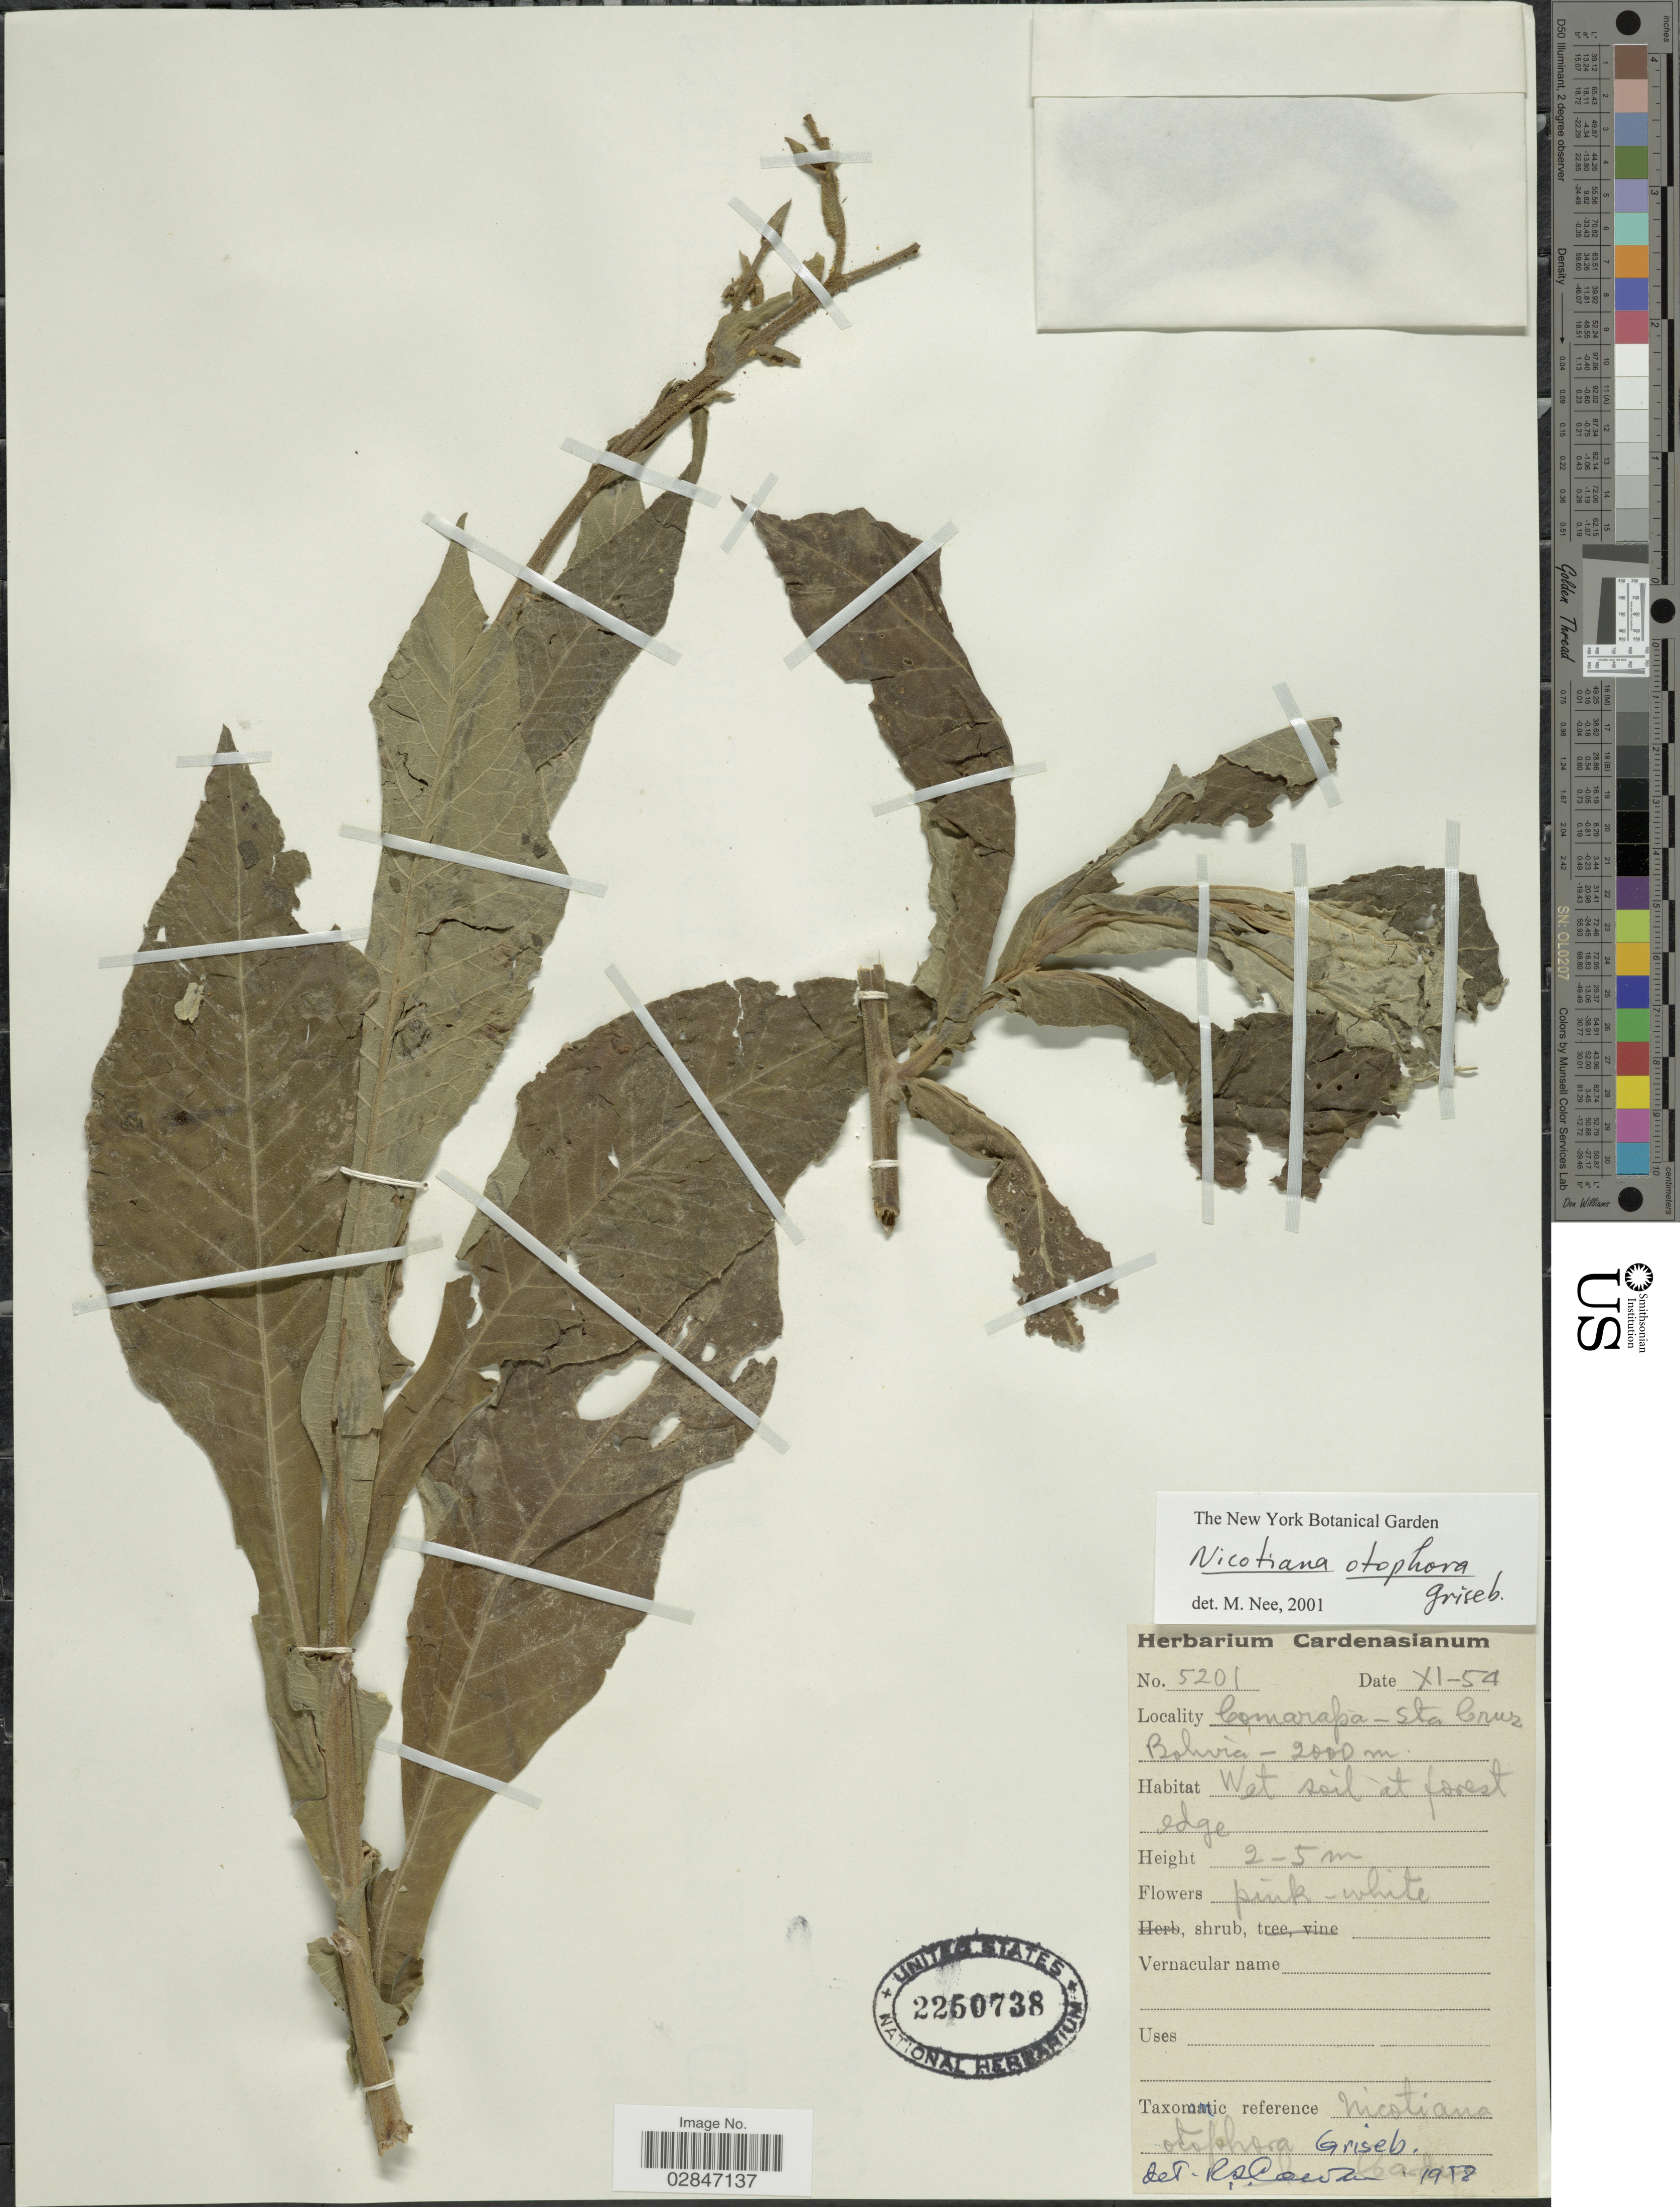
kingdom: Plantae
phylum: Tracheophyta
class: Magnoliopsida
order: Solanales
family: Solanaceae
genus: Nicotiana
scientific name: Nicotiana otophora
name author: Griseb.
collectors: M. Cárdenas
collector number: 5201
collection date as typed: Transcribed d/m/y: /11/54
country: Bolivia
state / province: Santa Cruz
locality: Comarapa - Sta. Cruz.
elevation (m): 2000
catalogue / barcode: US 2250738